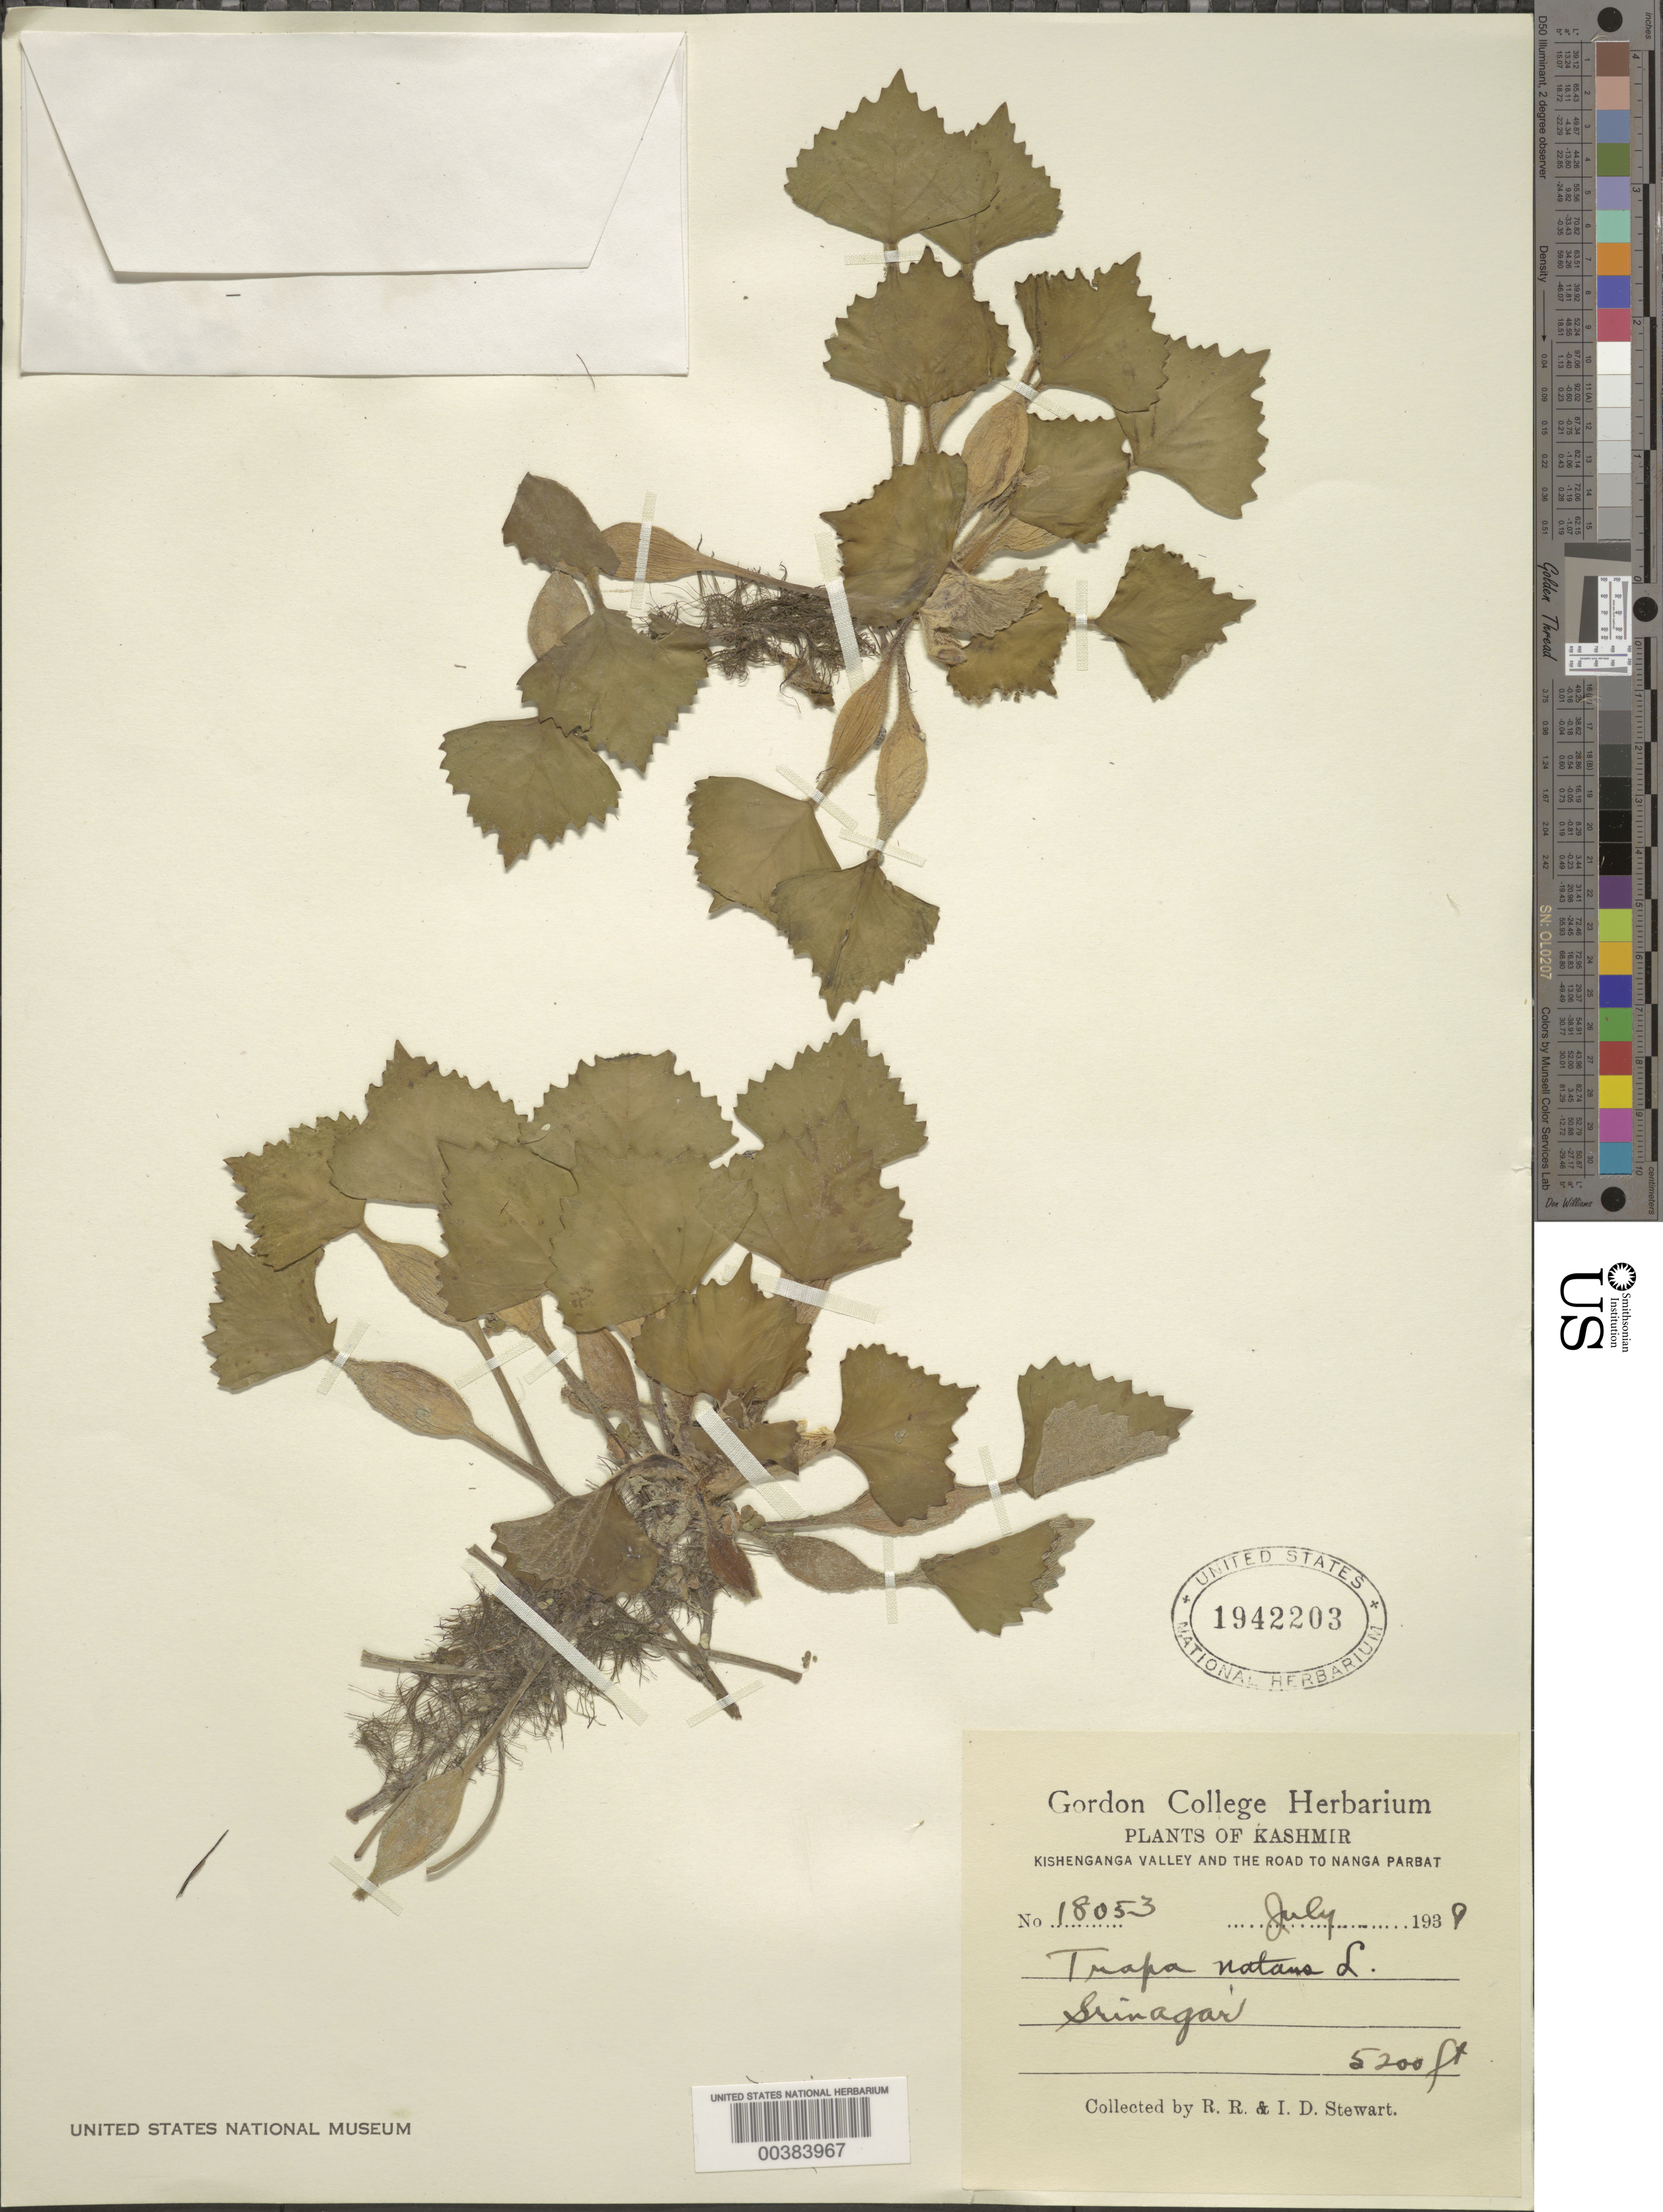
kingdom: Plantae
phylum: Tracheophyta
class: Magnoliopsida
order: Myrtales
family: Lythraceae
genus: Trapa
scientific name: Trapa natans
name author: L.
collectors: R. R. Stewart & I. Stewart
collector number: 18053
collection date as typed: Jul 1939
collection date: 1939-07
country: India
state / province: Jammu And Kashmir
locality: Kisenganga valley and the road to parbat, srinagar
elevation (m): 1585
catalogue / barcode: US 1942203